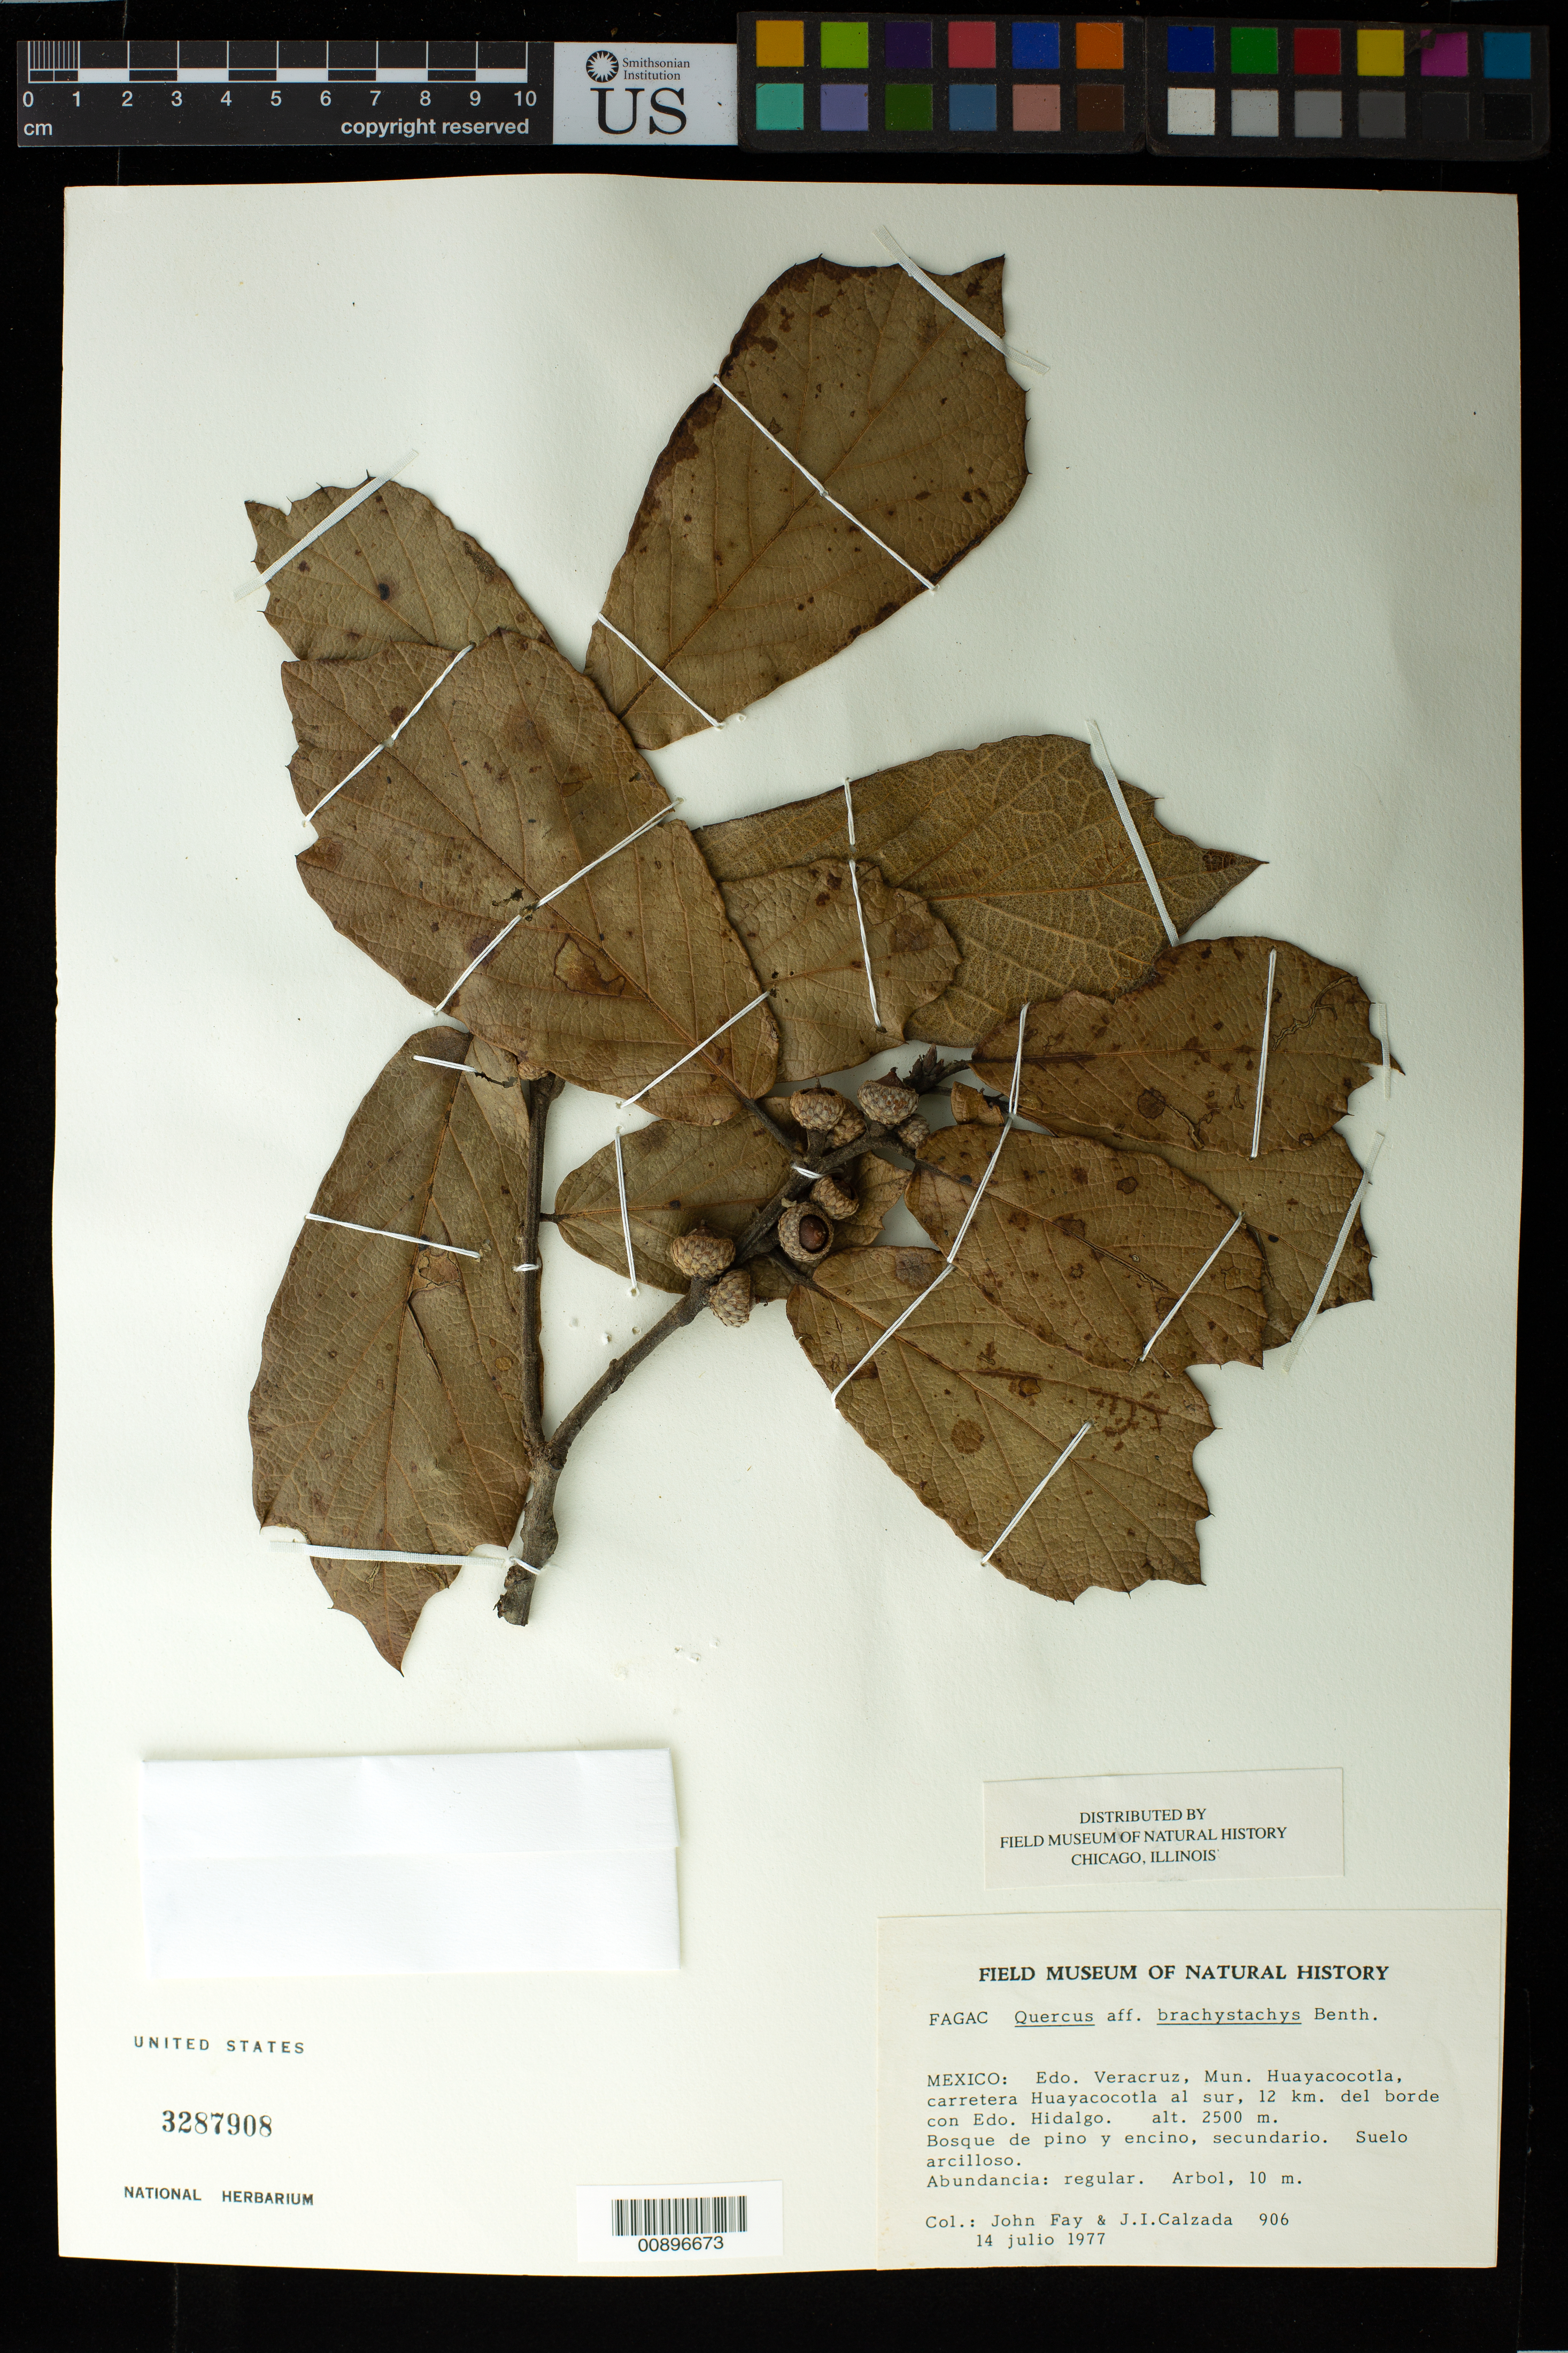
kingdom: Plantae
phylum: Tracheophyta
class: Magnoliopsida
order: Fagales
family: Fagaceae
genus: Quercus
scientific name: Quercus brachystachys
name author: Benth.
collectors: J. J. Fay & J. I. Calzada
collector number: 906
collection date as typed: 14 Jul 1977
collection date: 1977-07-14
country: Mexico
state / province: Veracruz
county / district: Huayacocotla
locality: Edo. Veracruz, Mun. Huayacocotla, carretera Huayacocotla al sur, 12 km. del borde con Edo. Hidalgo.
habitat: Bosque de pino y encino, secundario. Suelo arcilloso.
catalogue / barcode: US 3287908